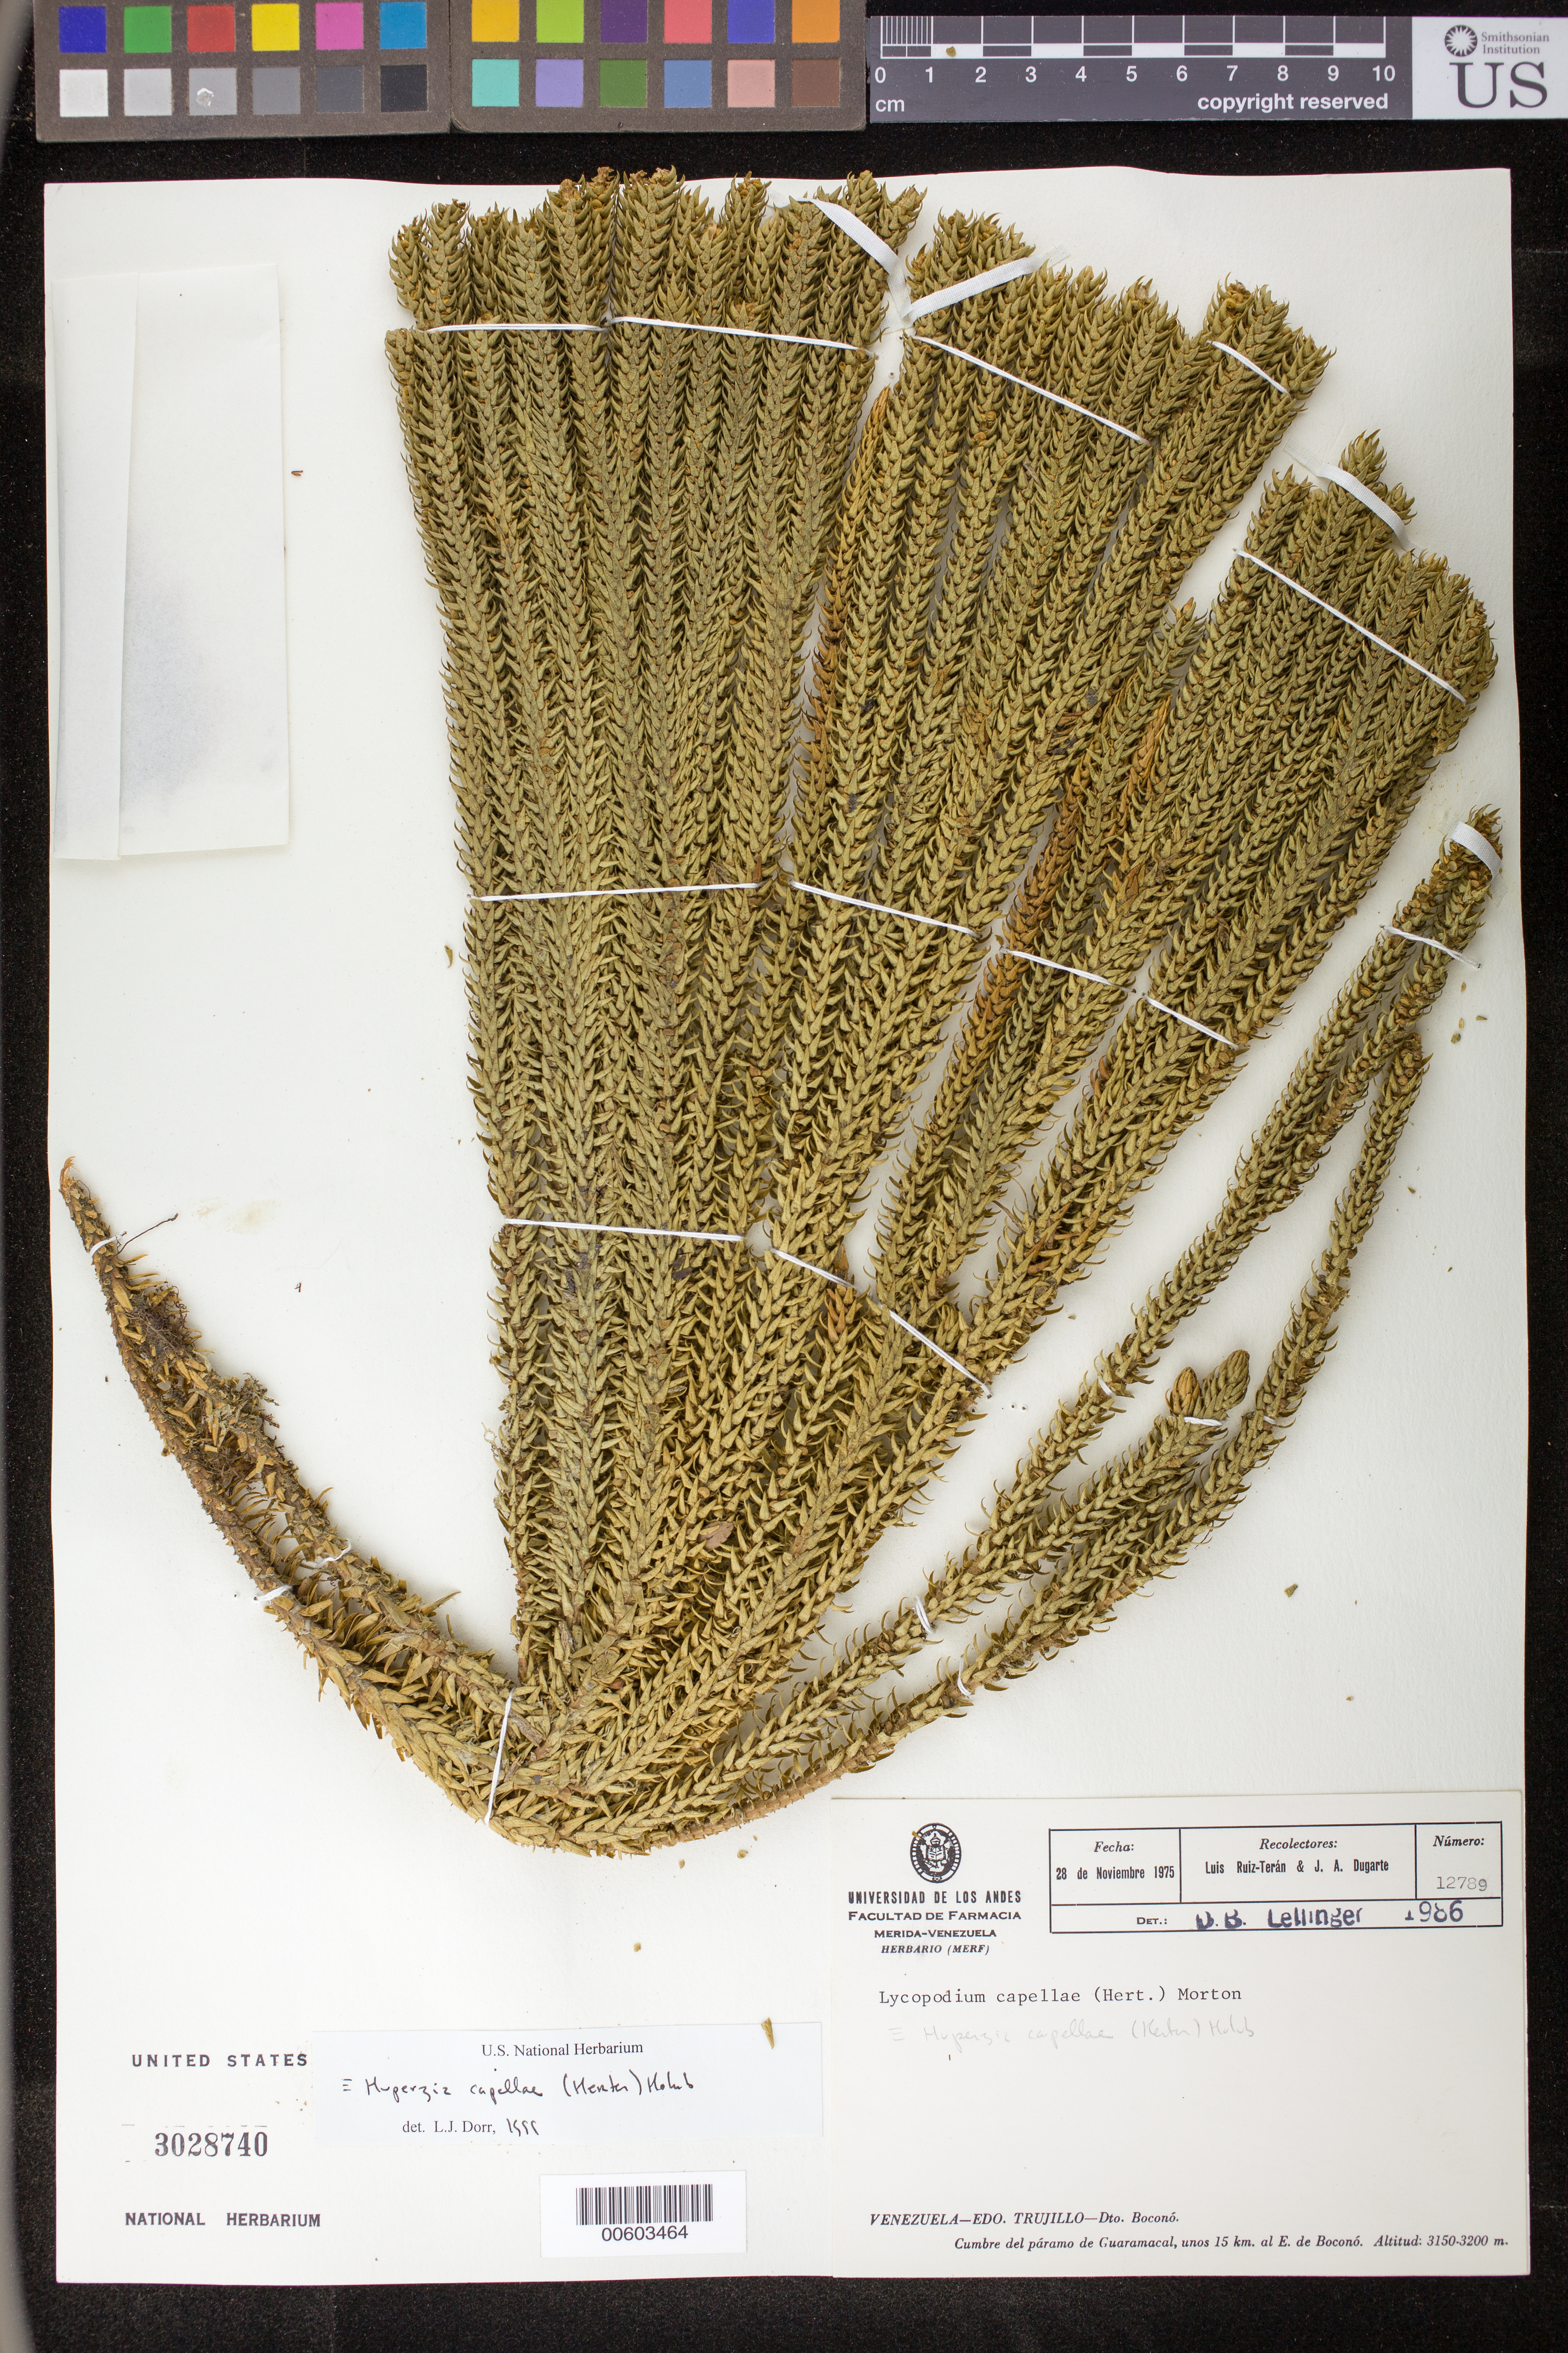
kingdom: Plantae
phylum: Tracheophyta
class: Lycopodiopsida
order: Lycopodiales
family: Lycopodiaceae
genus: Phlegmariurus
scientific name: Phlegmariurus capellae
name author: (Herter) B. Øllg.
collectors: L. E. Ruíz-Terán & J. Dugarte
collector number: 12789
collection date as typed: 28 Nov 1975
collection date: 1975-11-28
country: Venezuela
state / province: Trujillo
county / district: Boconó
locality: Cumbre del Páramo de Guaramacal, 15 km E of Boconó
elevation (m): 3150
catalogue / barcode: US 3028740